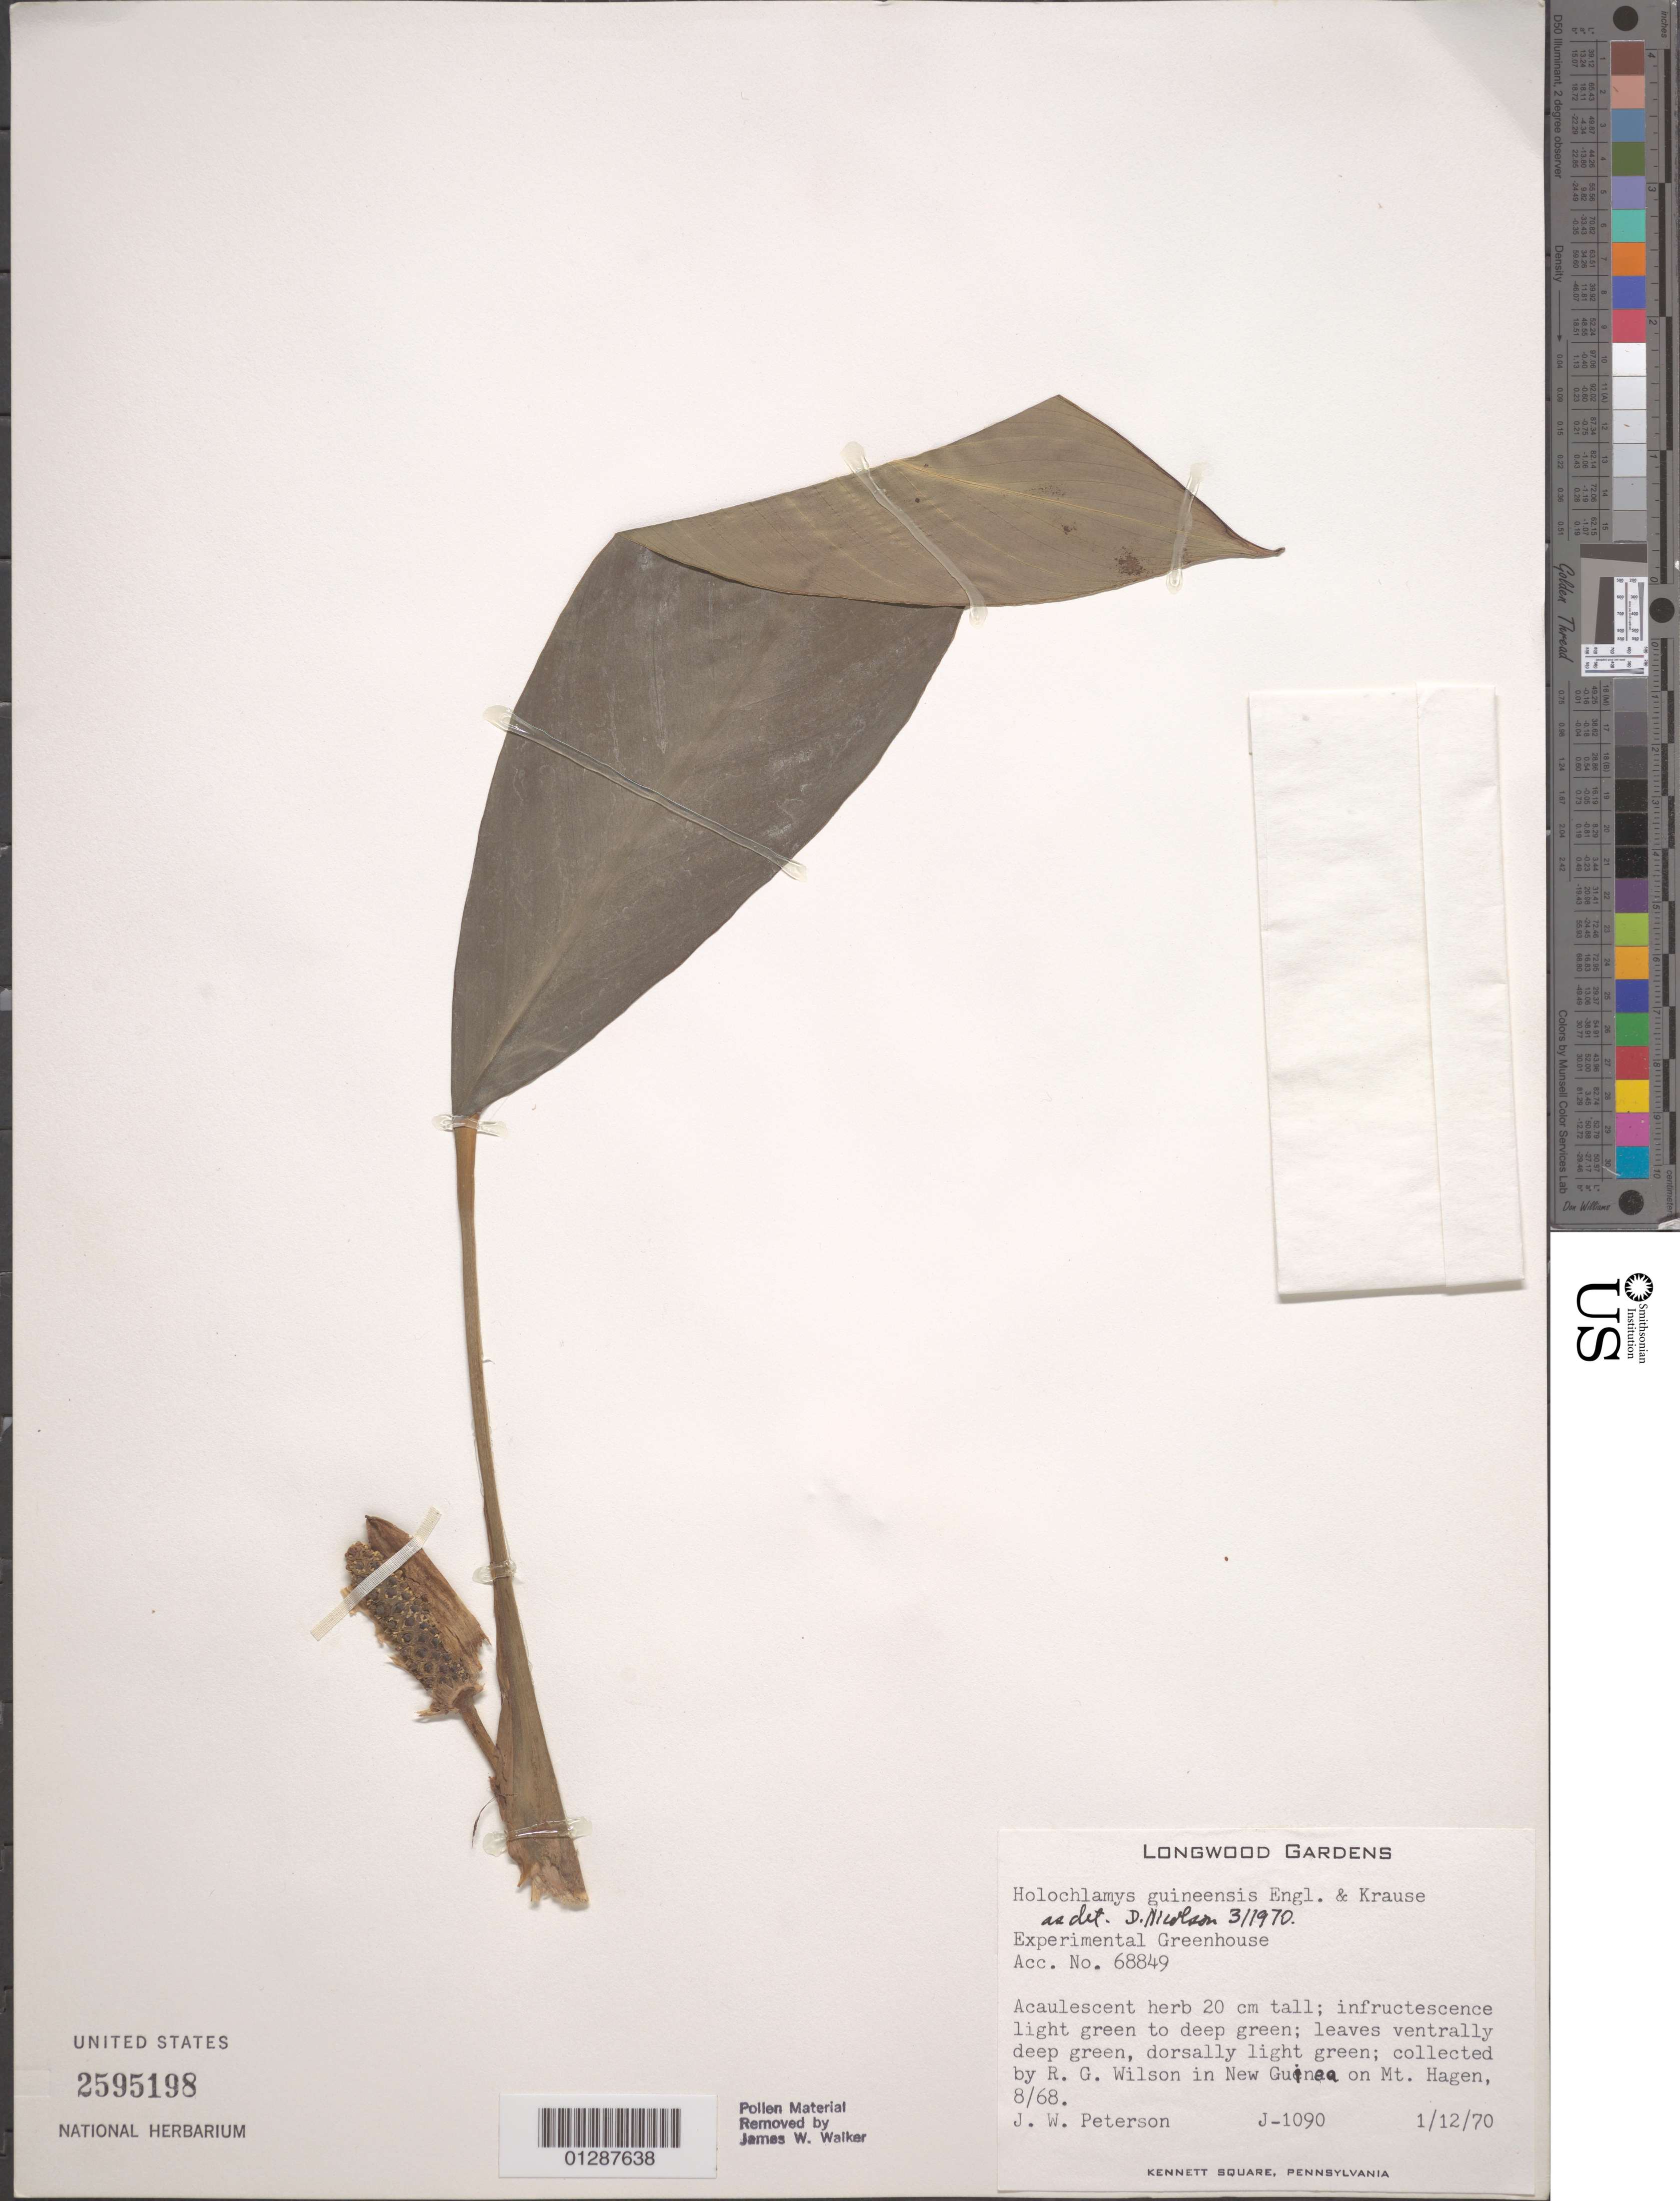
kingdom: Plantae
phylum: Tracheophyta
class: Liliopsida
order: Alismatales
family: Araceae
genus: Holochlamys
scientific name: Holochlamys beccarii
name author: Engl.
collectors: J.W. Peterson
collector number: J-1090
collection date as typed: Transcribed d/m/y: 1/12/70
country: United States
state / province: Pennsylvania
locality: Longwood Gardens. Experimental Greenhouse. Kennett Square.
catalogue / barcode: US 2595198